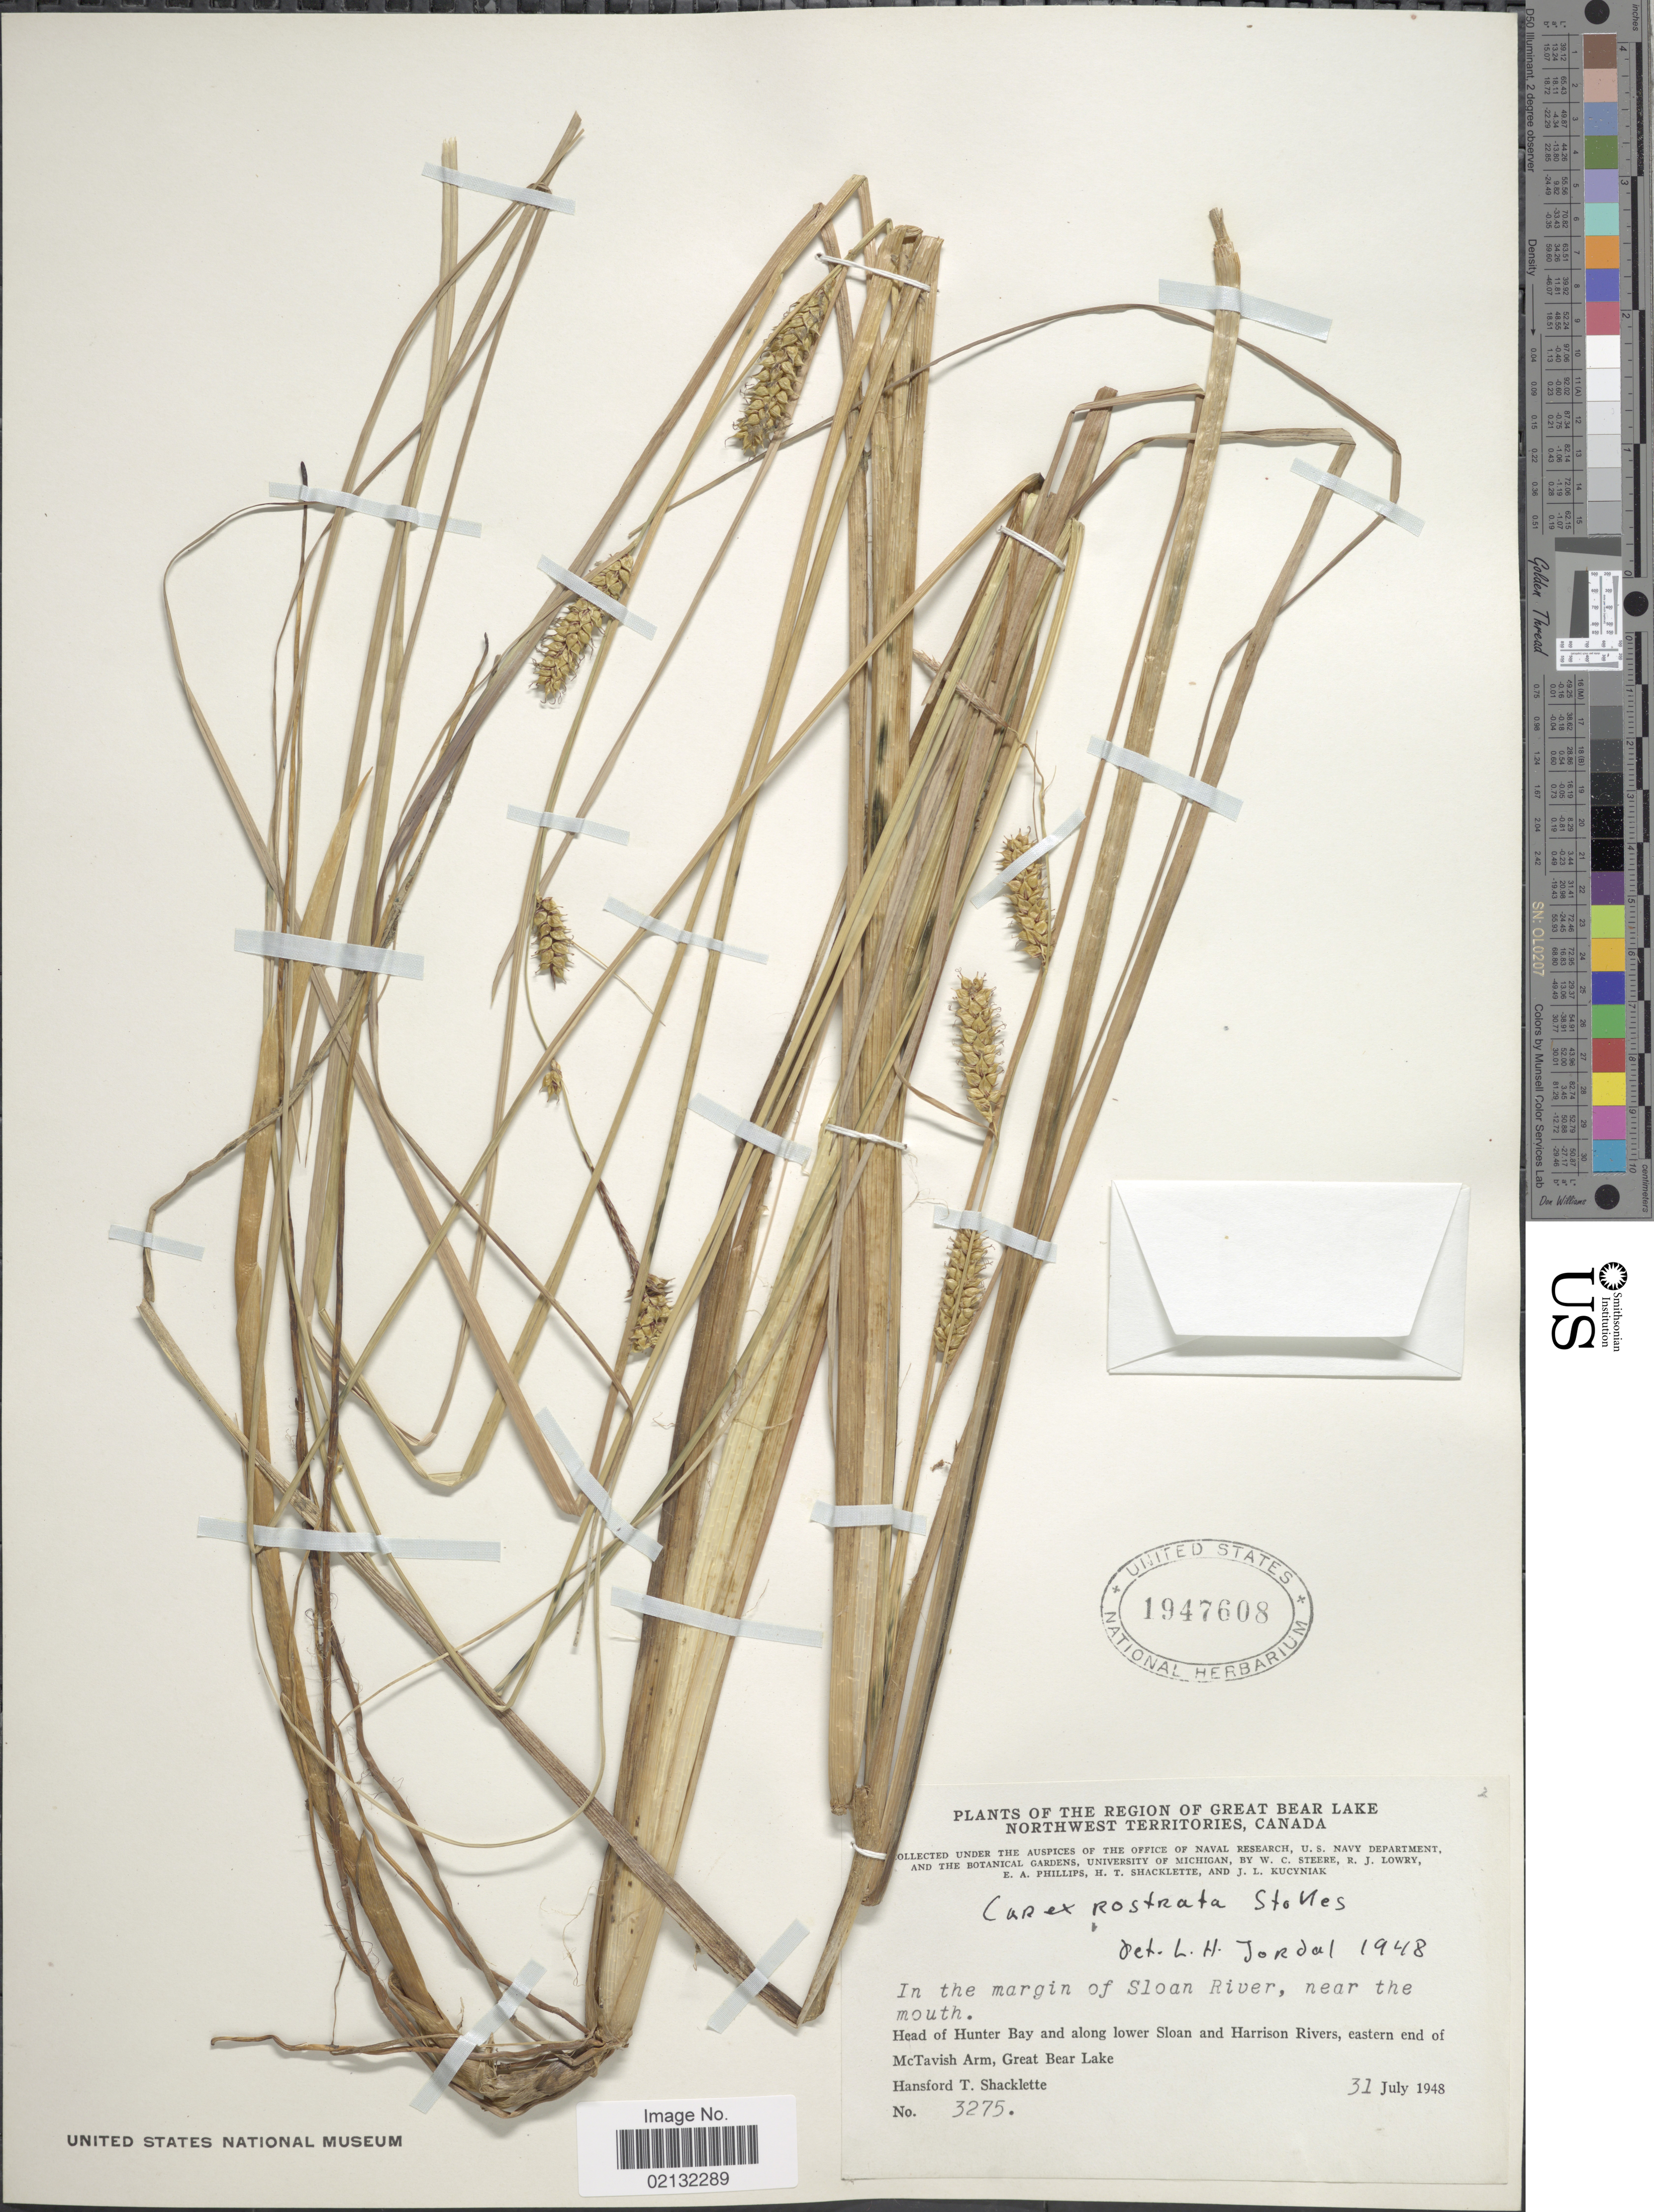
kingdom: Plantae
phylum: Tracheophyta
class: Liliopsida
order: Poales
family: Cyperaceae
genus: Carex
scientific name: Carex rostrata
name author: Stokes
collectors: H. Shacklette, W. C. Steere, R. Lowry, E. Phillips & J. Kucyniak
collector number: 3275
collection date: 1948-07-31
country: Canada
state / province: Northwest Territories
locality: Region of Great Bear Lake, in the margin of Sloan River, near the mouth, head of Hunter Bay and along lower Sloan and Harrison River, eastern end of McTavish Arm, Great Bear Lake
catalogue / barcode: US 1947608